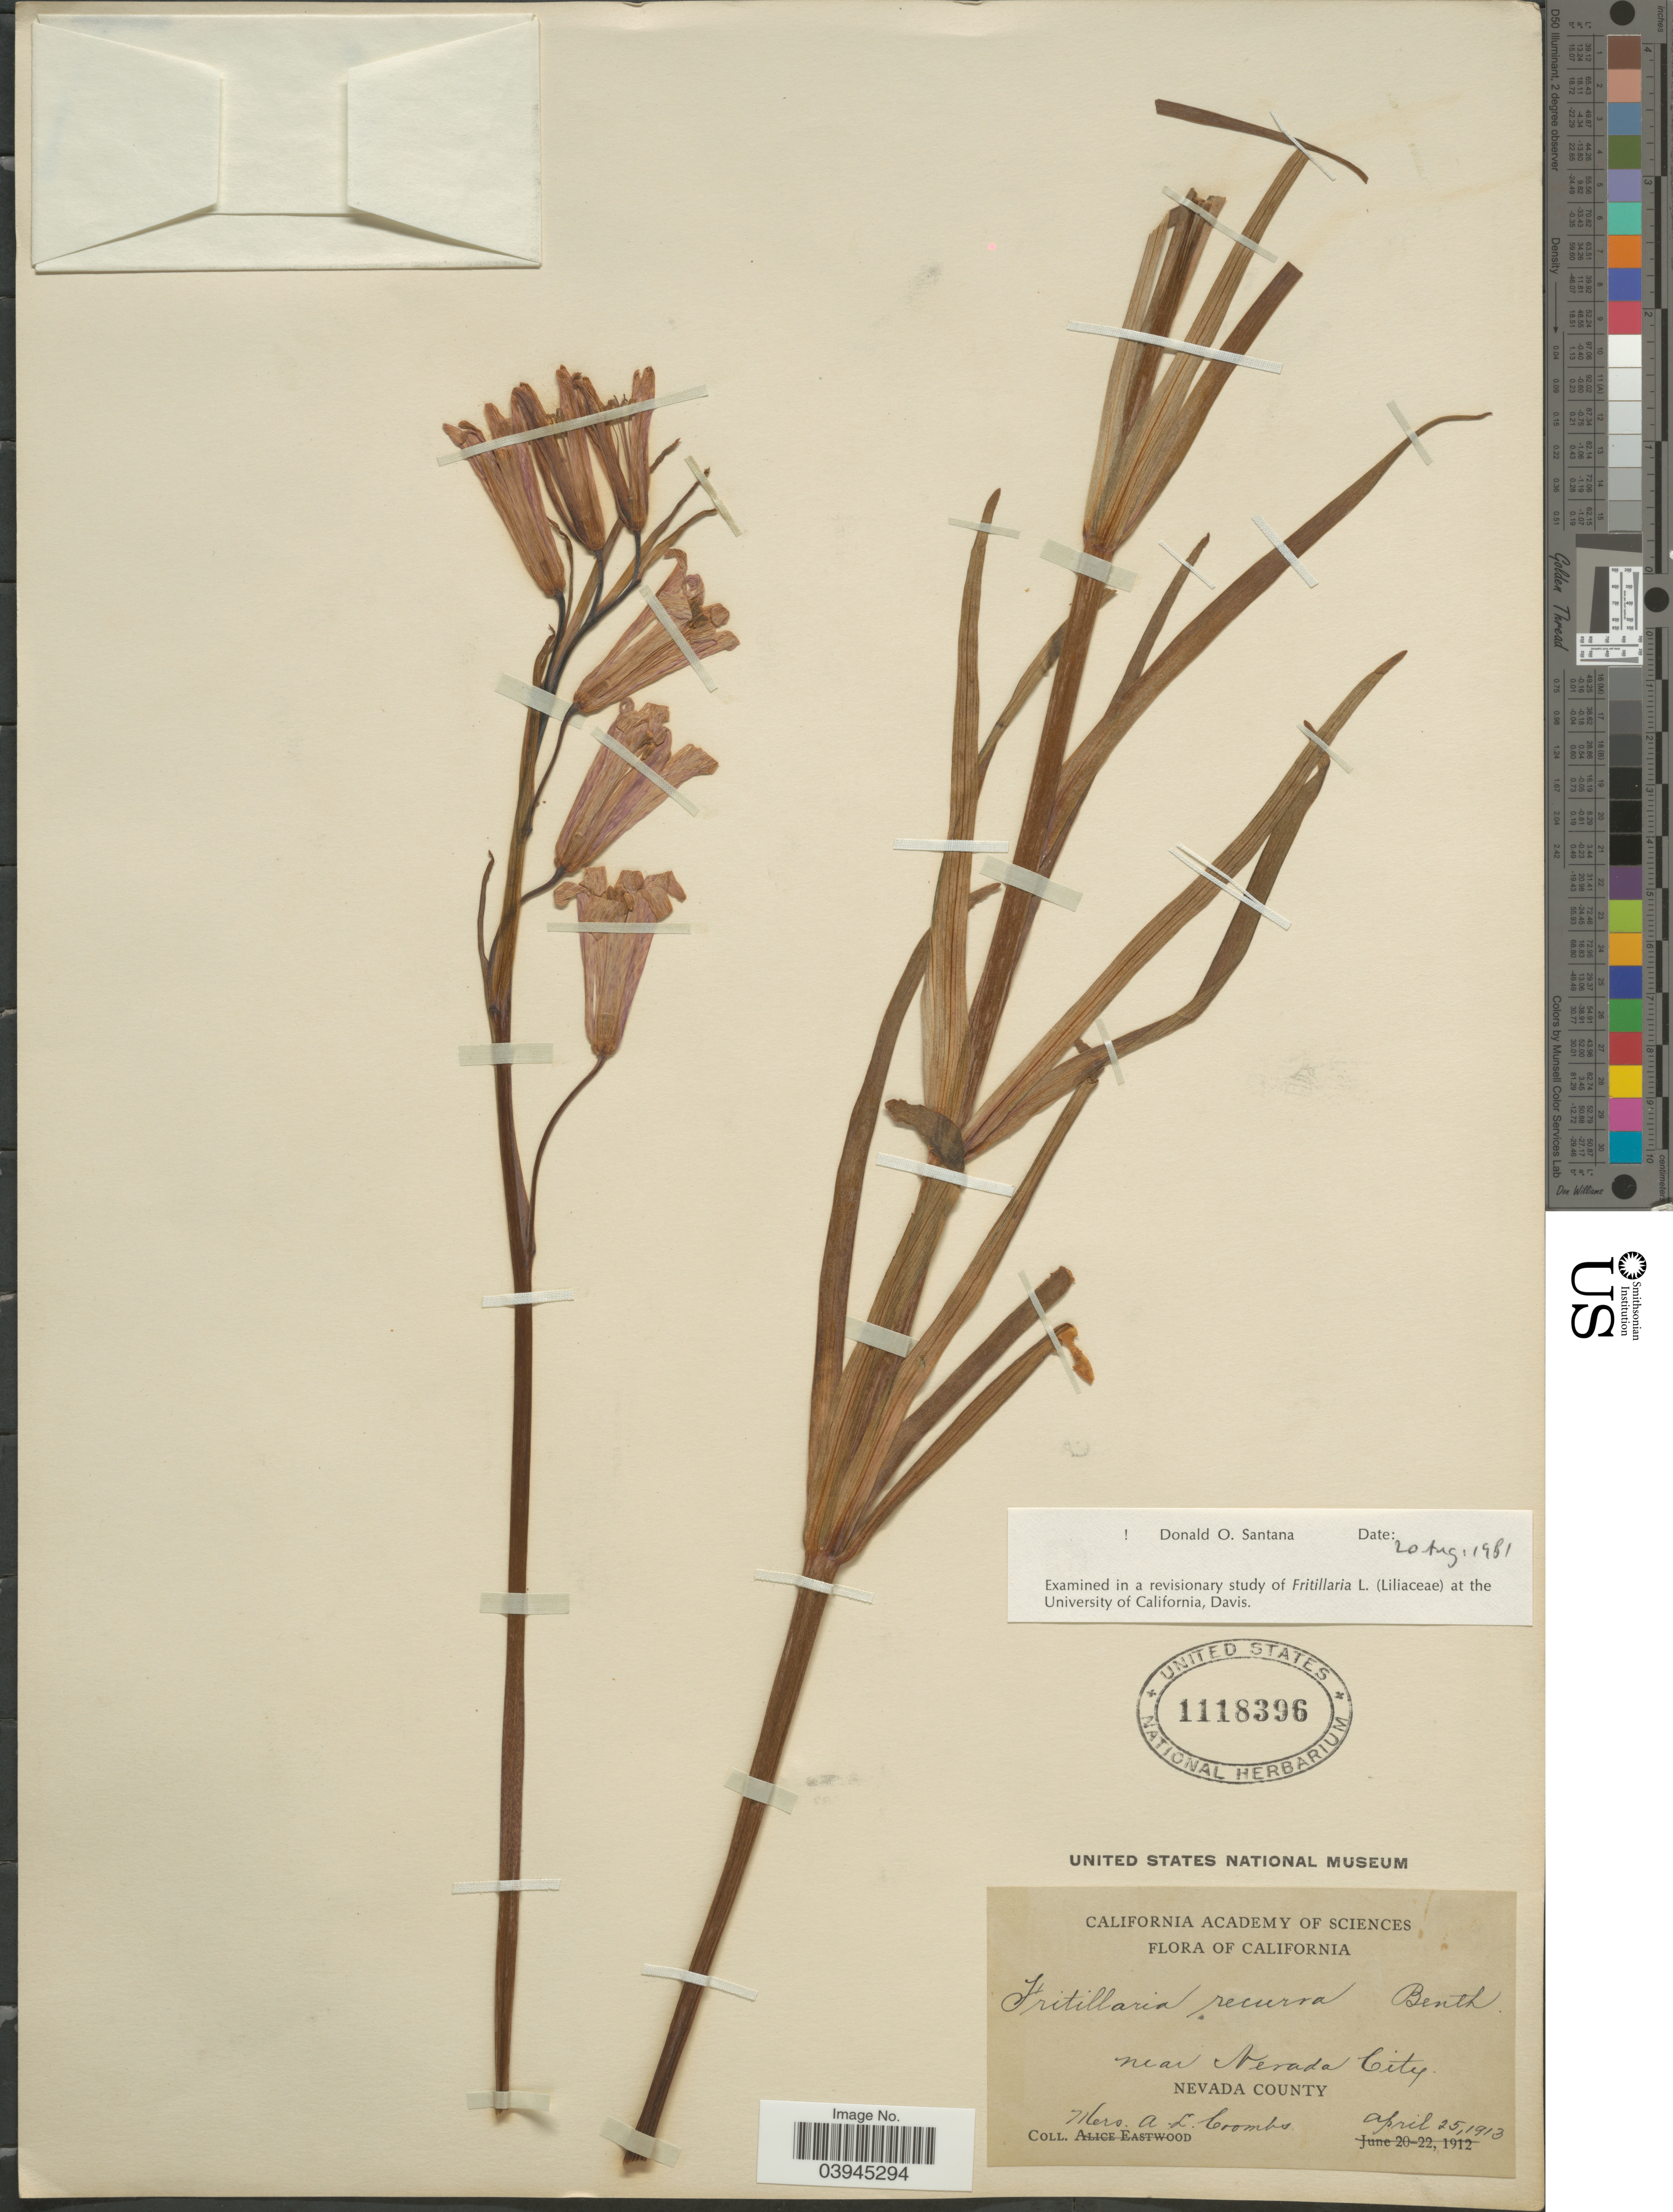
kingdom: Plantae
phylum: Tracheophyta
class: Liliopsida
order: Liliales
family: Liliaceae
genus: Fritillaria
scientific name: Fritillaria recurva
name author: Benth.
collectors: A. Coombs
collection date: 1913-04-25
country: United States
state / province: California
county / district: Nevada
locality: Near Nevada City. Nevada County.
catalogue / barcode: US 1118396